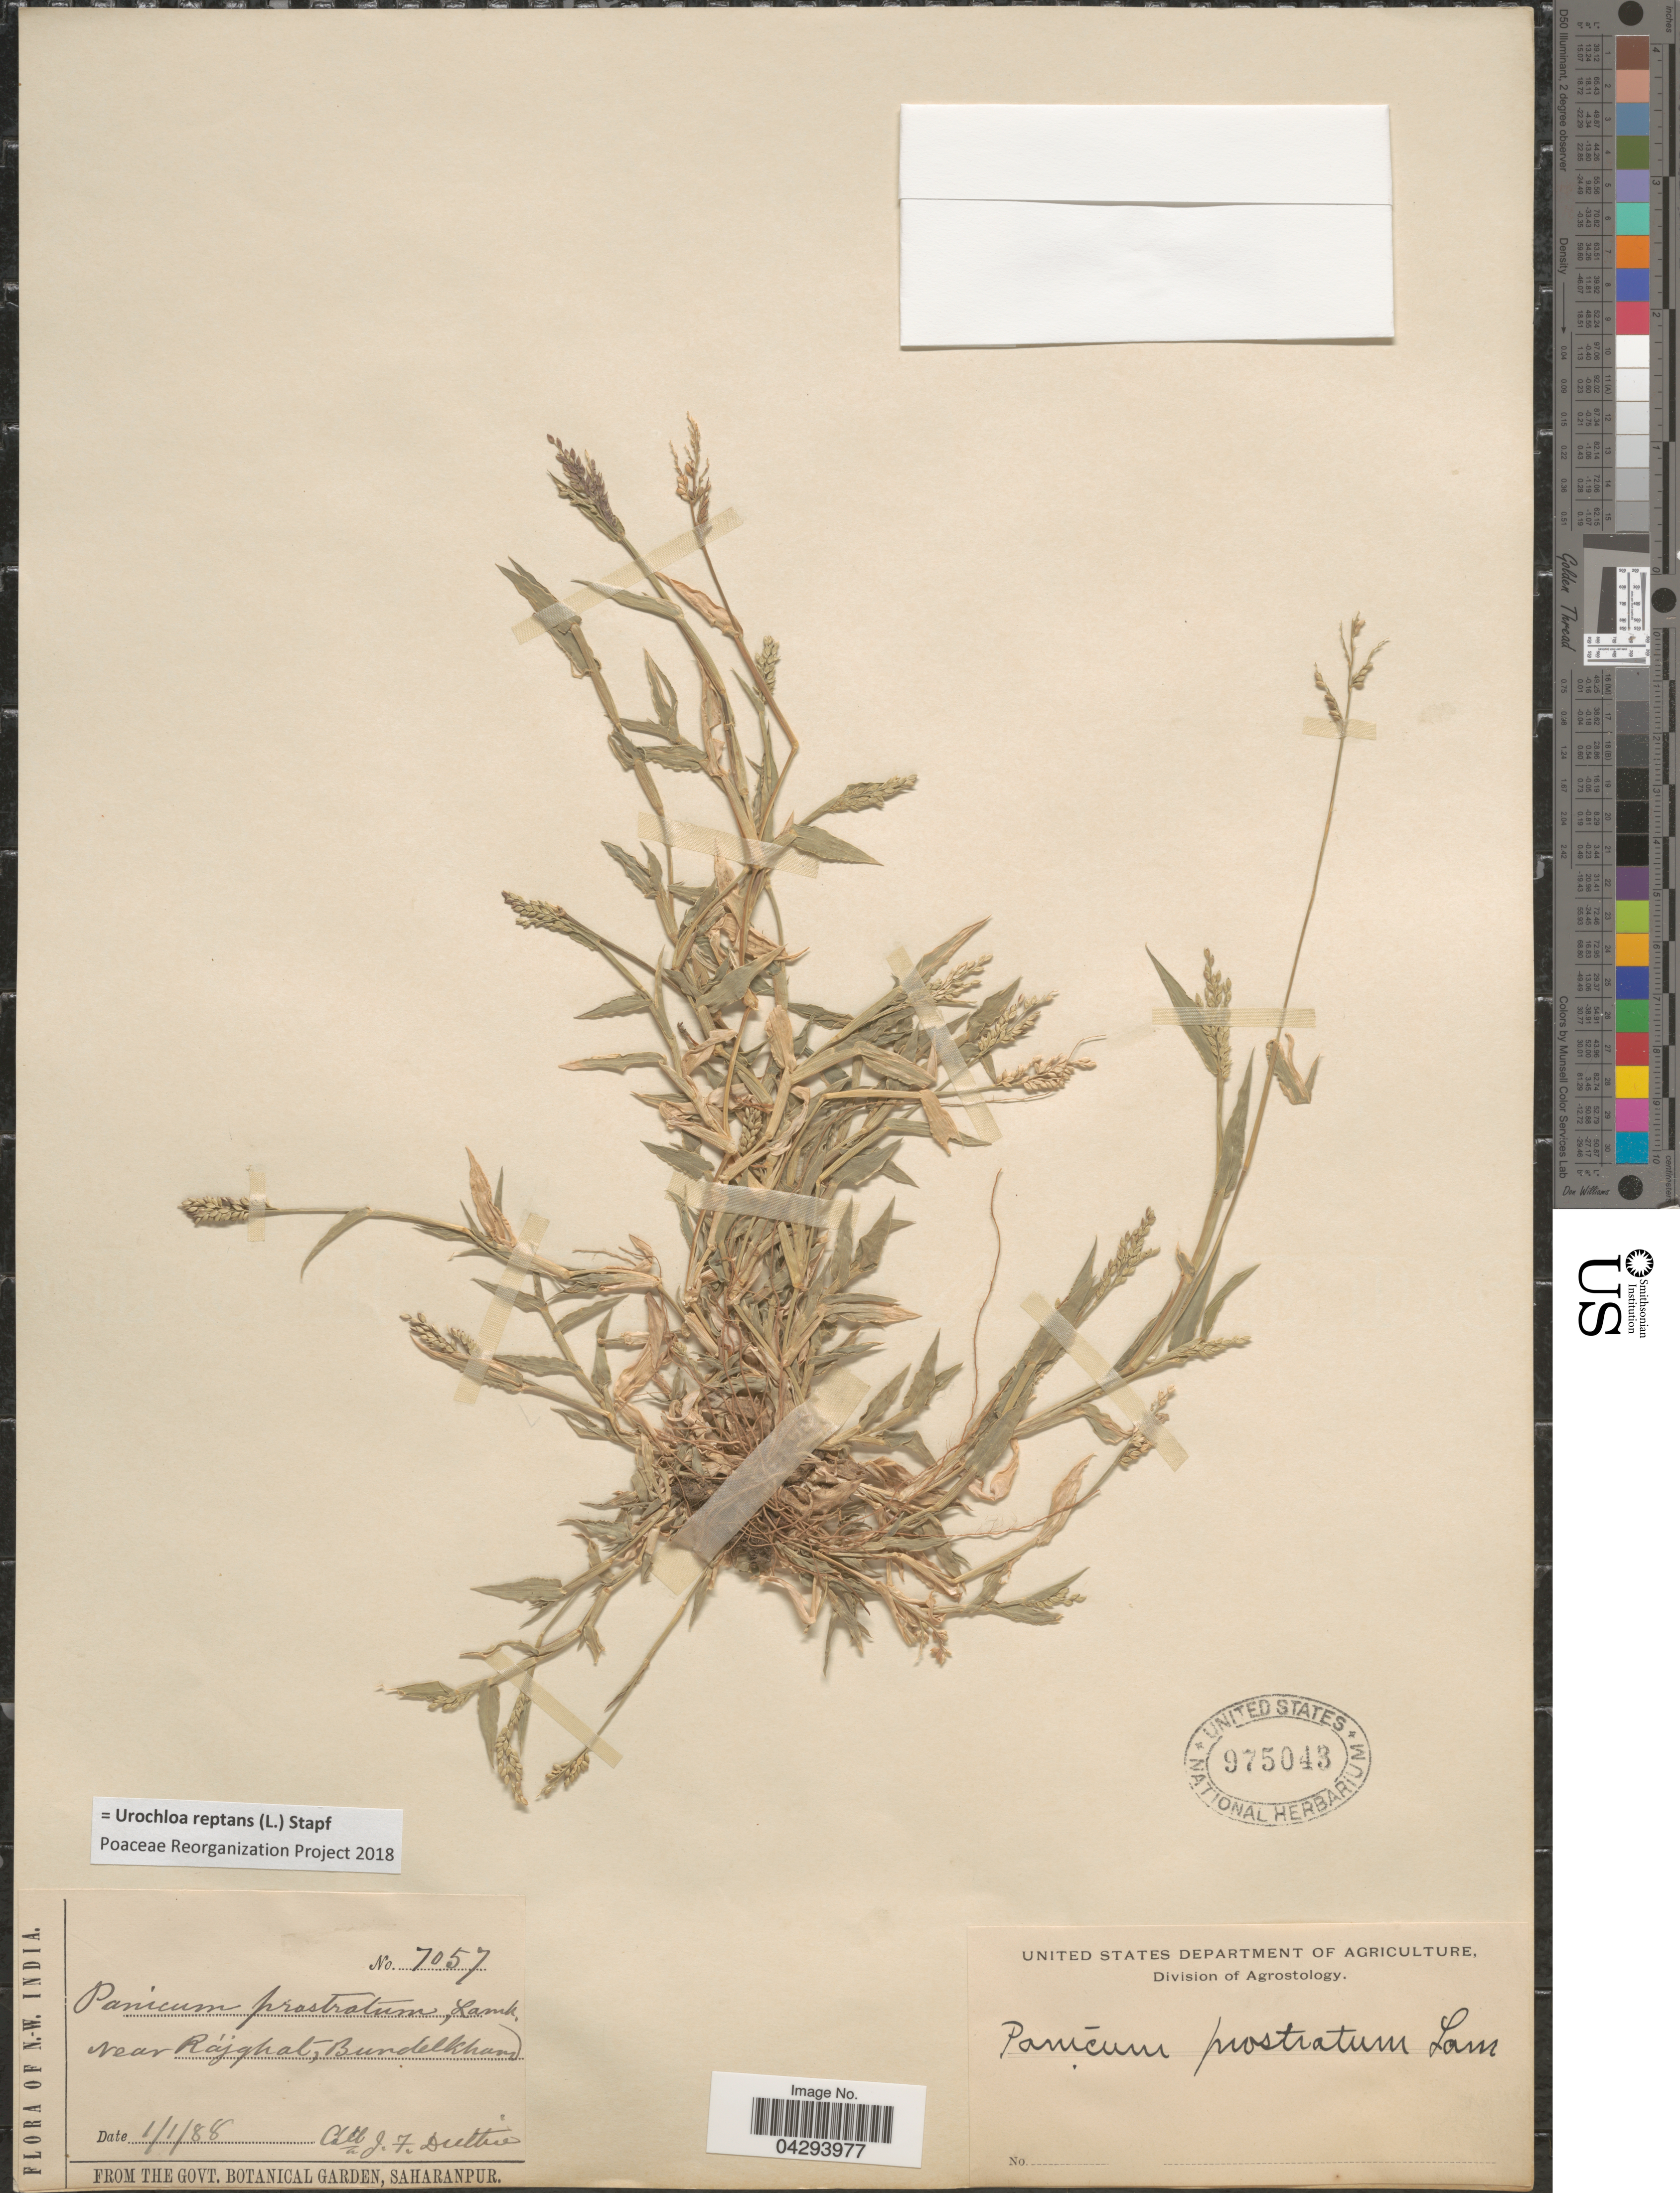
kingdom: Plantae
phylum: Tracheophyta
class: Liliopsida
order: Poales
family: Poaceae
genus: Urochloa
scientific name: Urochloa reptans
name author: (L.) Stapf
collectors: J. F. Duthie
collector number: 7057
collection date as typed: Transcribed d/m/y: 1/1/88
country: India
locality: N. W. India. Near Rajghat, Bundelkande.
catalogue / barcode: US 975043